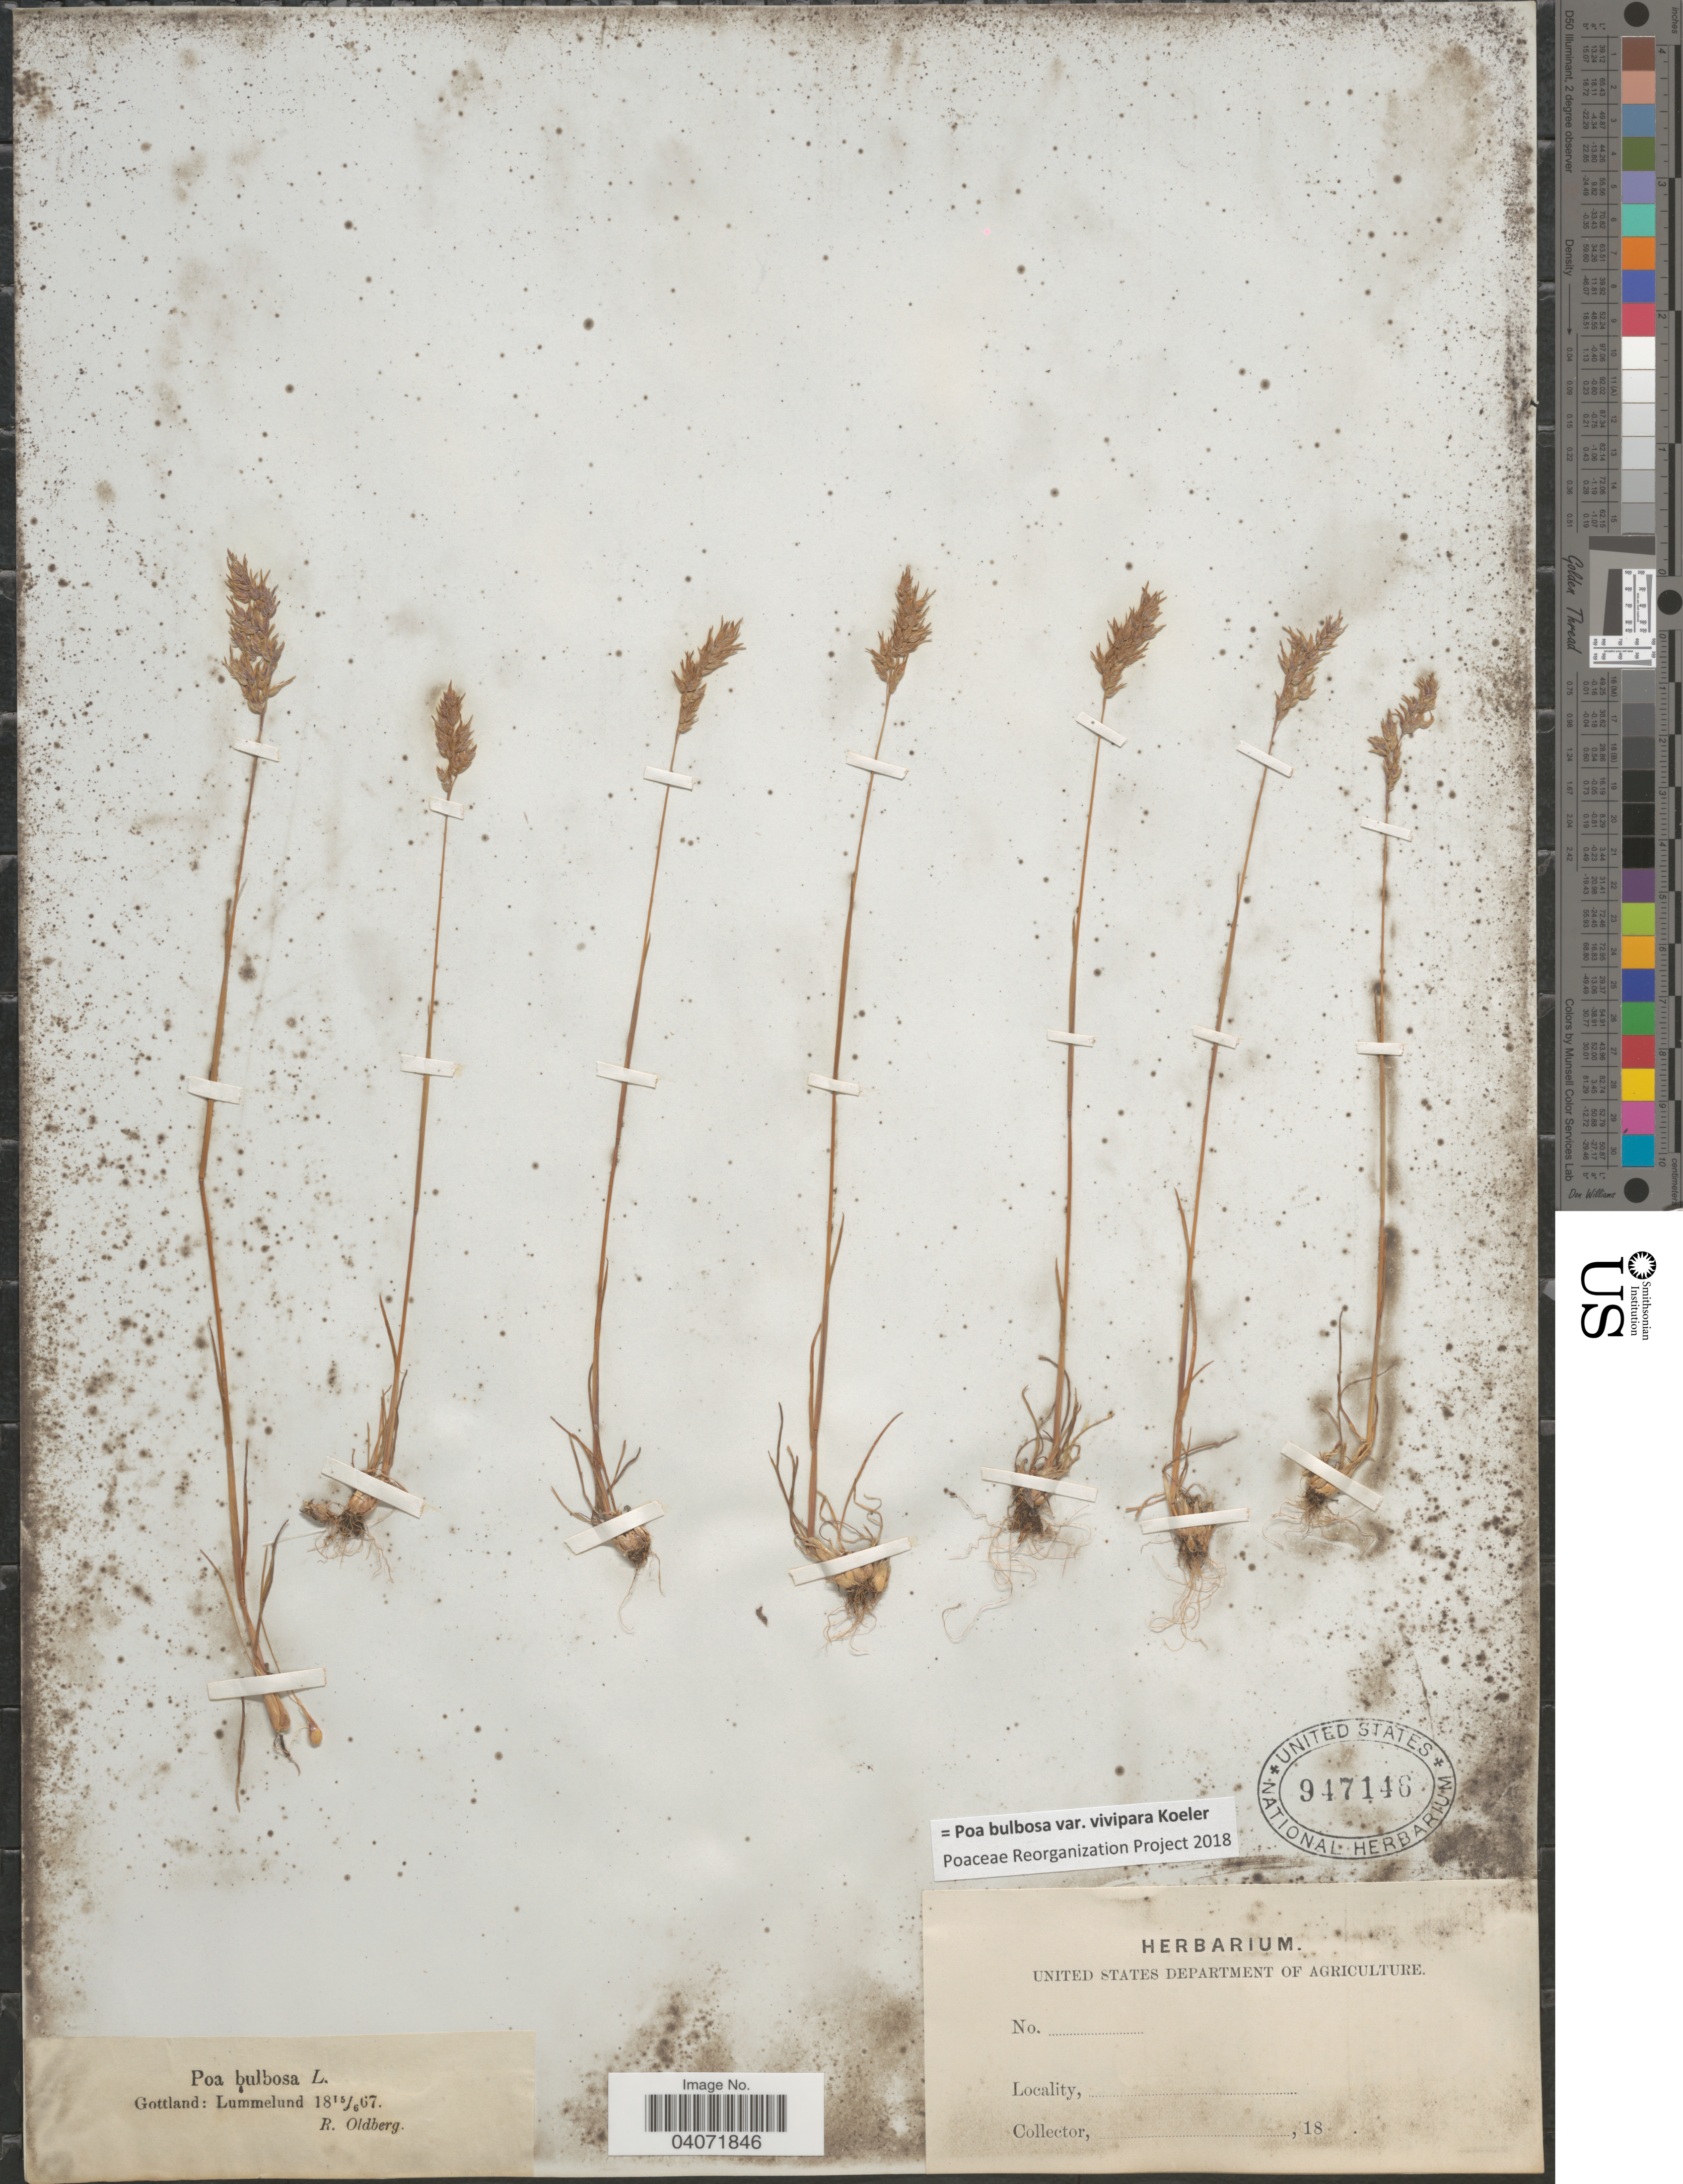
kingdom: Plantae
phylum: Tracheophyta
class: Liliopsida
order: Poales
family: Poaceae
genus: Poa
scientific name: Poa bulbosa subsp. bulbosa var. vivipara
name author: Koeler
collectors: R. Oldberg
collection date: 1867-06-15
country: Sweden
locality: Gottland: Lummelund.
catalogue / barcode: US 947146